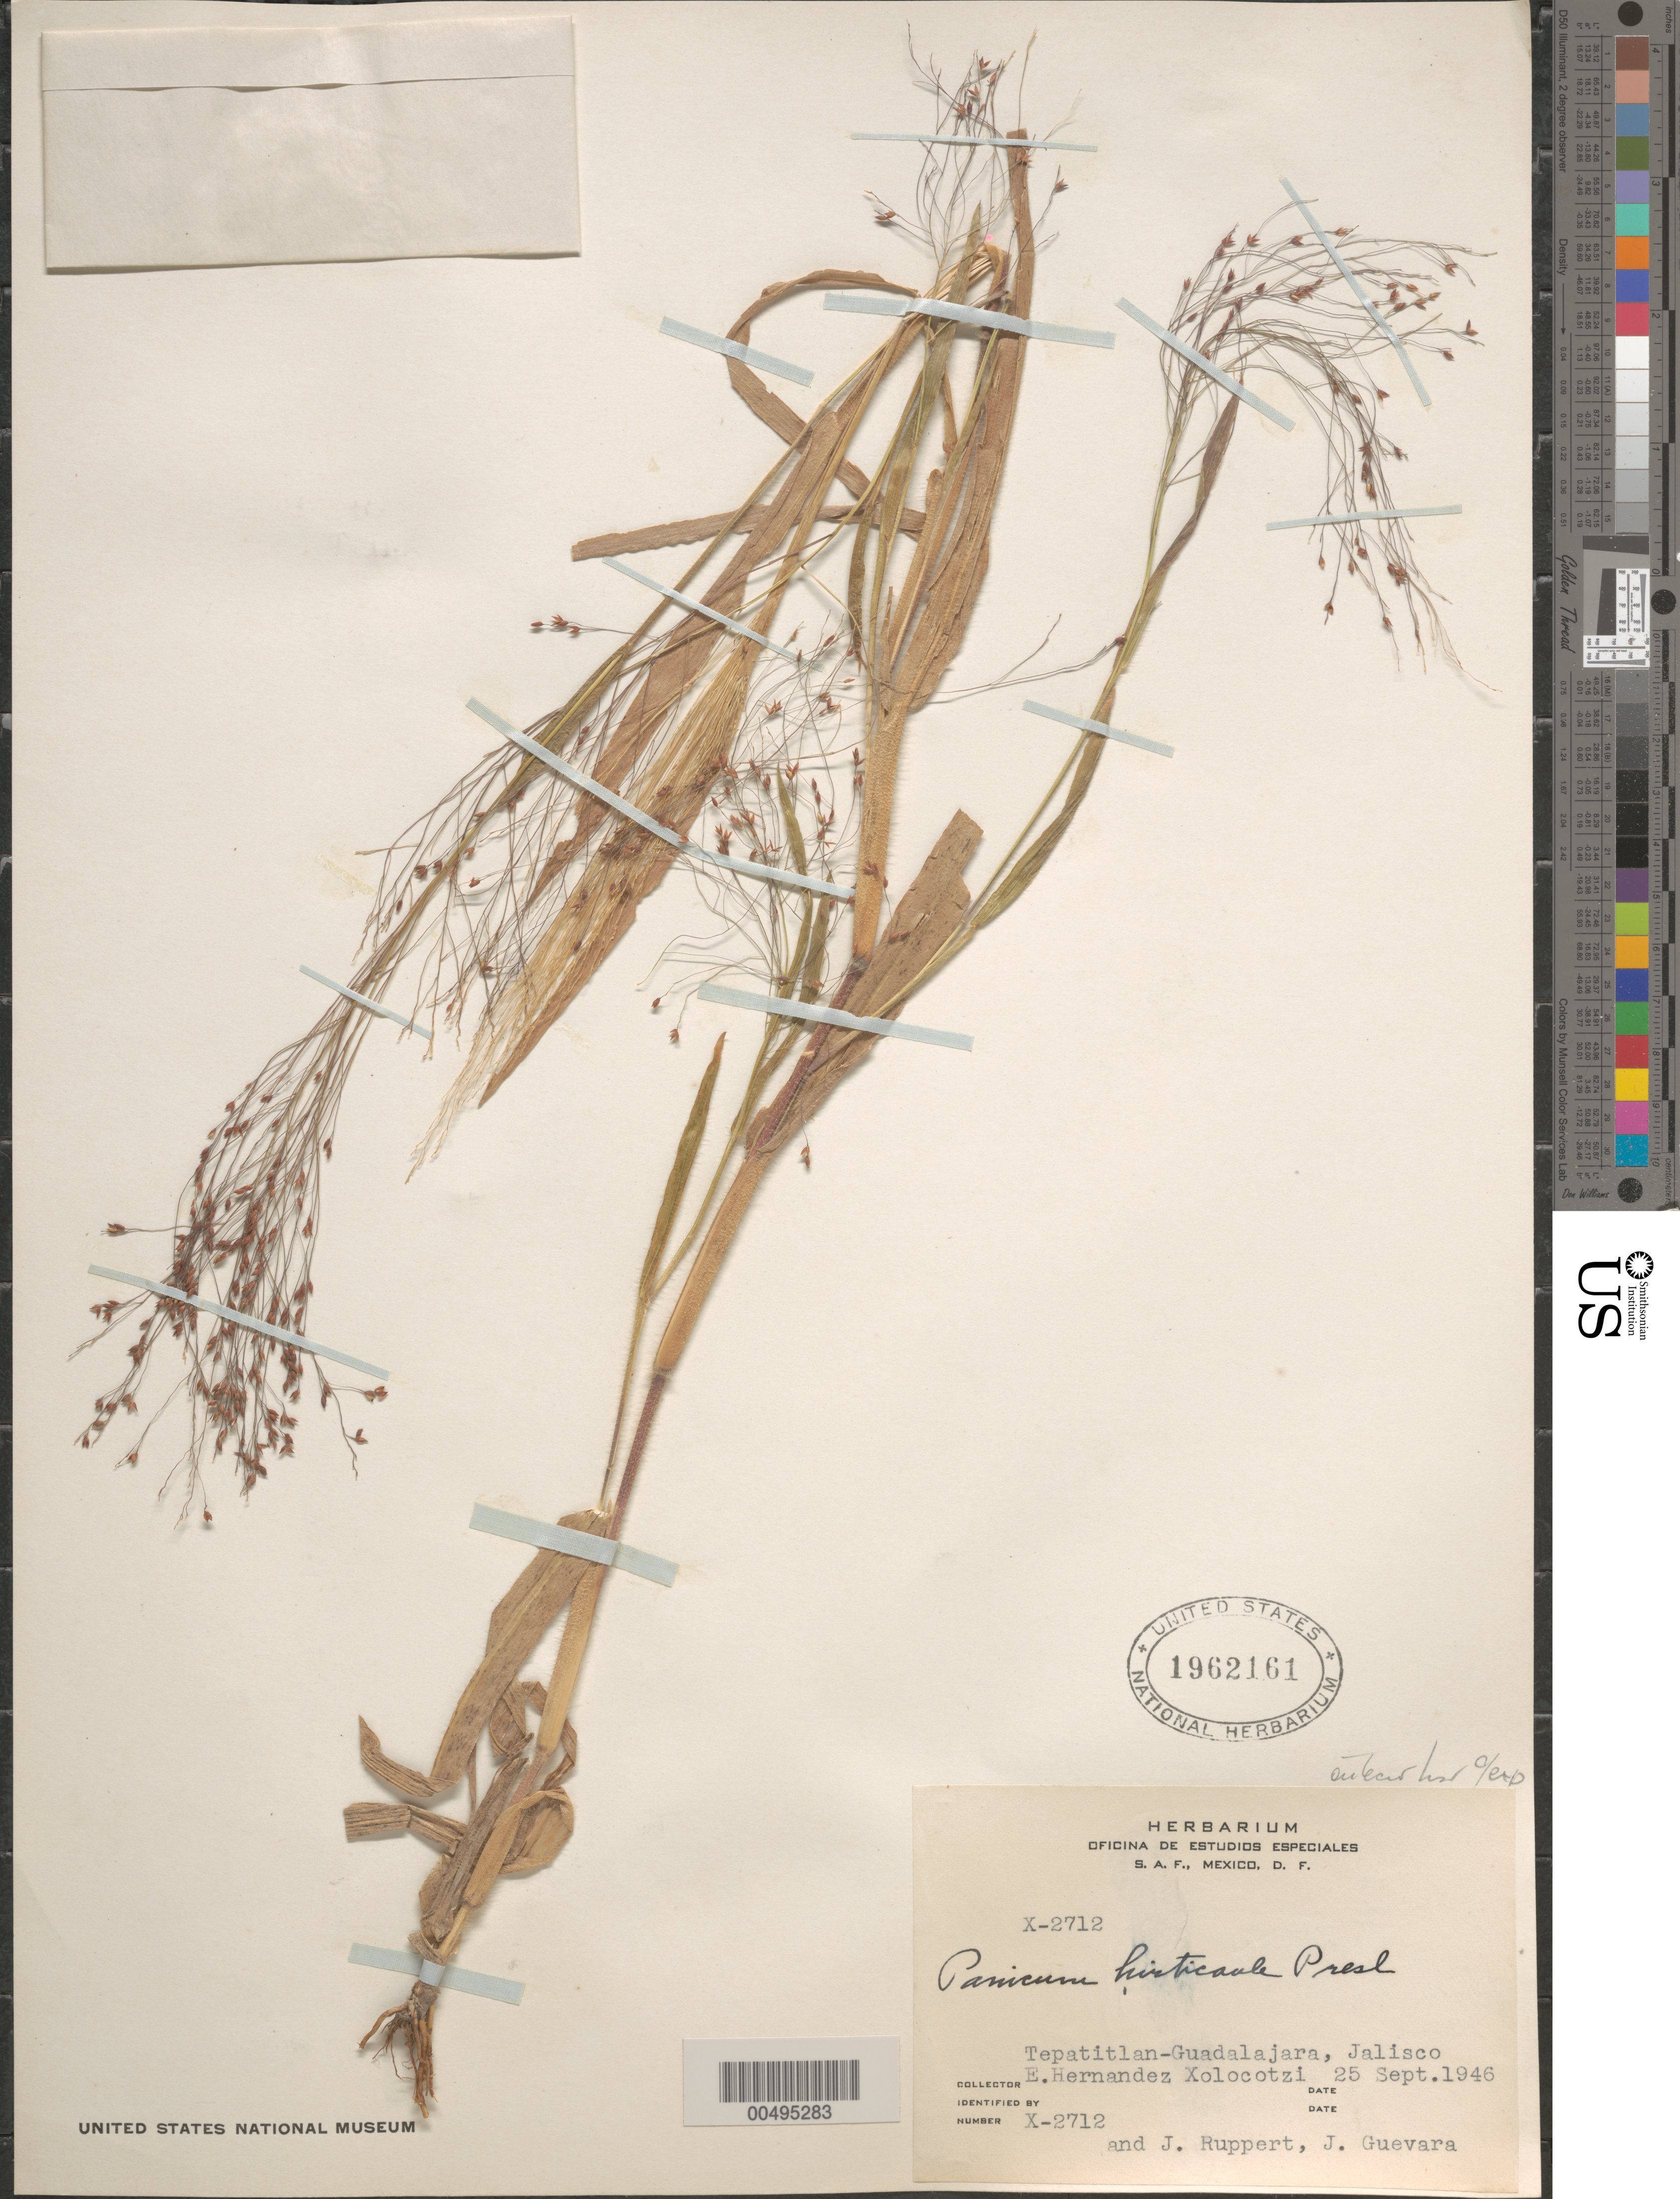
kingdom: Plantae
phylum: Tracheophyta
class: Liliopsida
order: Poales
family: Poaceae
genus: Panicum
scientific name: Panicum hirticaule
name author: J. Presl in C. Presl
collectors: E. I. Hernández-X., J. Ruppert & J. Guevara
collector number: X-2712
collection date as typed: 25 Sep 1946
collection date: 1946-09-25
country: Mexico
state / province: Jalisco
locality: Tepatitlan-Guadalajara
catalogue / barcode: US 1962161